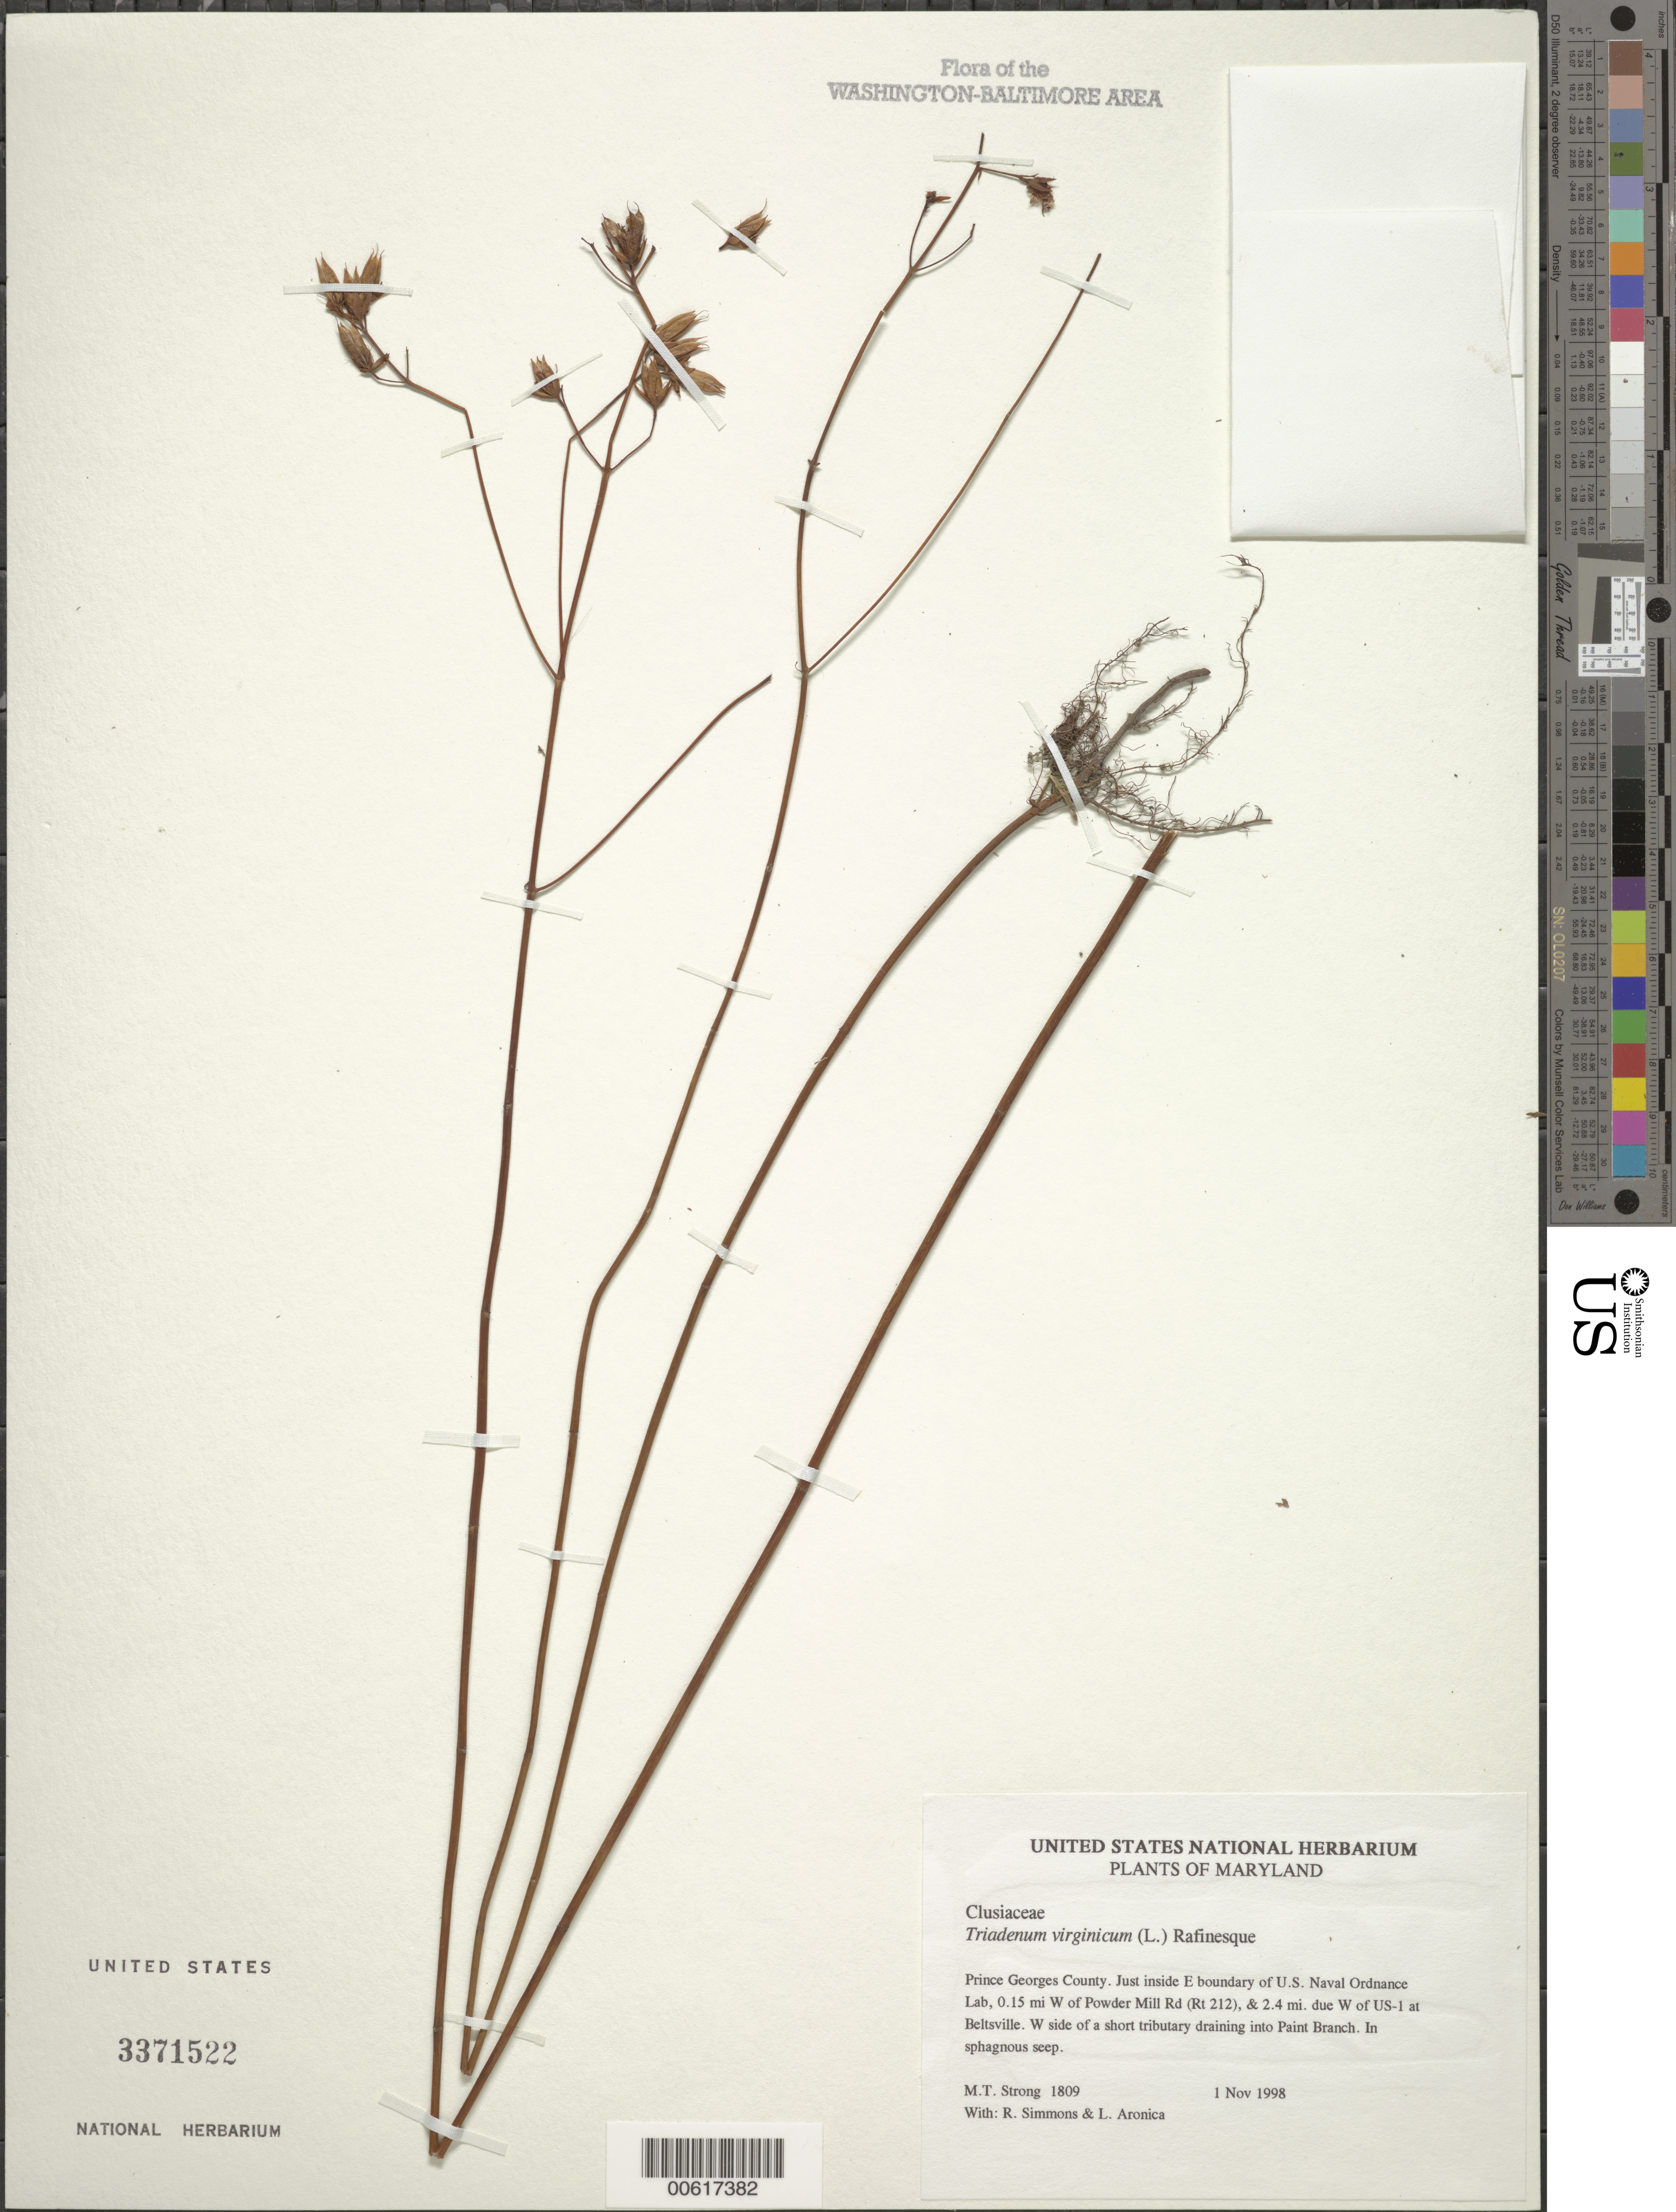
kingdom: Plantae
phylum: Tracheophyta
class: Magnoliopsida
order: Malpighiales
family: Hypericaceae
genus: Hypericum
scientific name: Hypericum virginicum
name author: L.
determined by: Strong, Mark T., (BOT), Smithsonian Institution - National Museum of Natural History (UNITED STATES)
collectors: M. T. Strong, R. Simmons & L. Aronica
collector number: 1809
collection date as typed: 01 Nov 1998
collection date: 1998-11-01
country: United States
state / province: Maryland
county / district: Prince George's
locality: Just inside E boundary of U.S. Naval Ordnance Lab, 0.15 mi W of Powder Mill Rd (Rt 212), & 2.4 mi. due W of US-1 at Beltsville.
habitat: W side of a short tributary draining into Paint Branch. In sphagnous seep.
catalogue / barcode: US 3371522